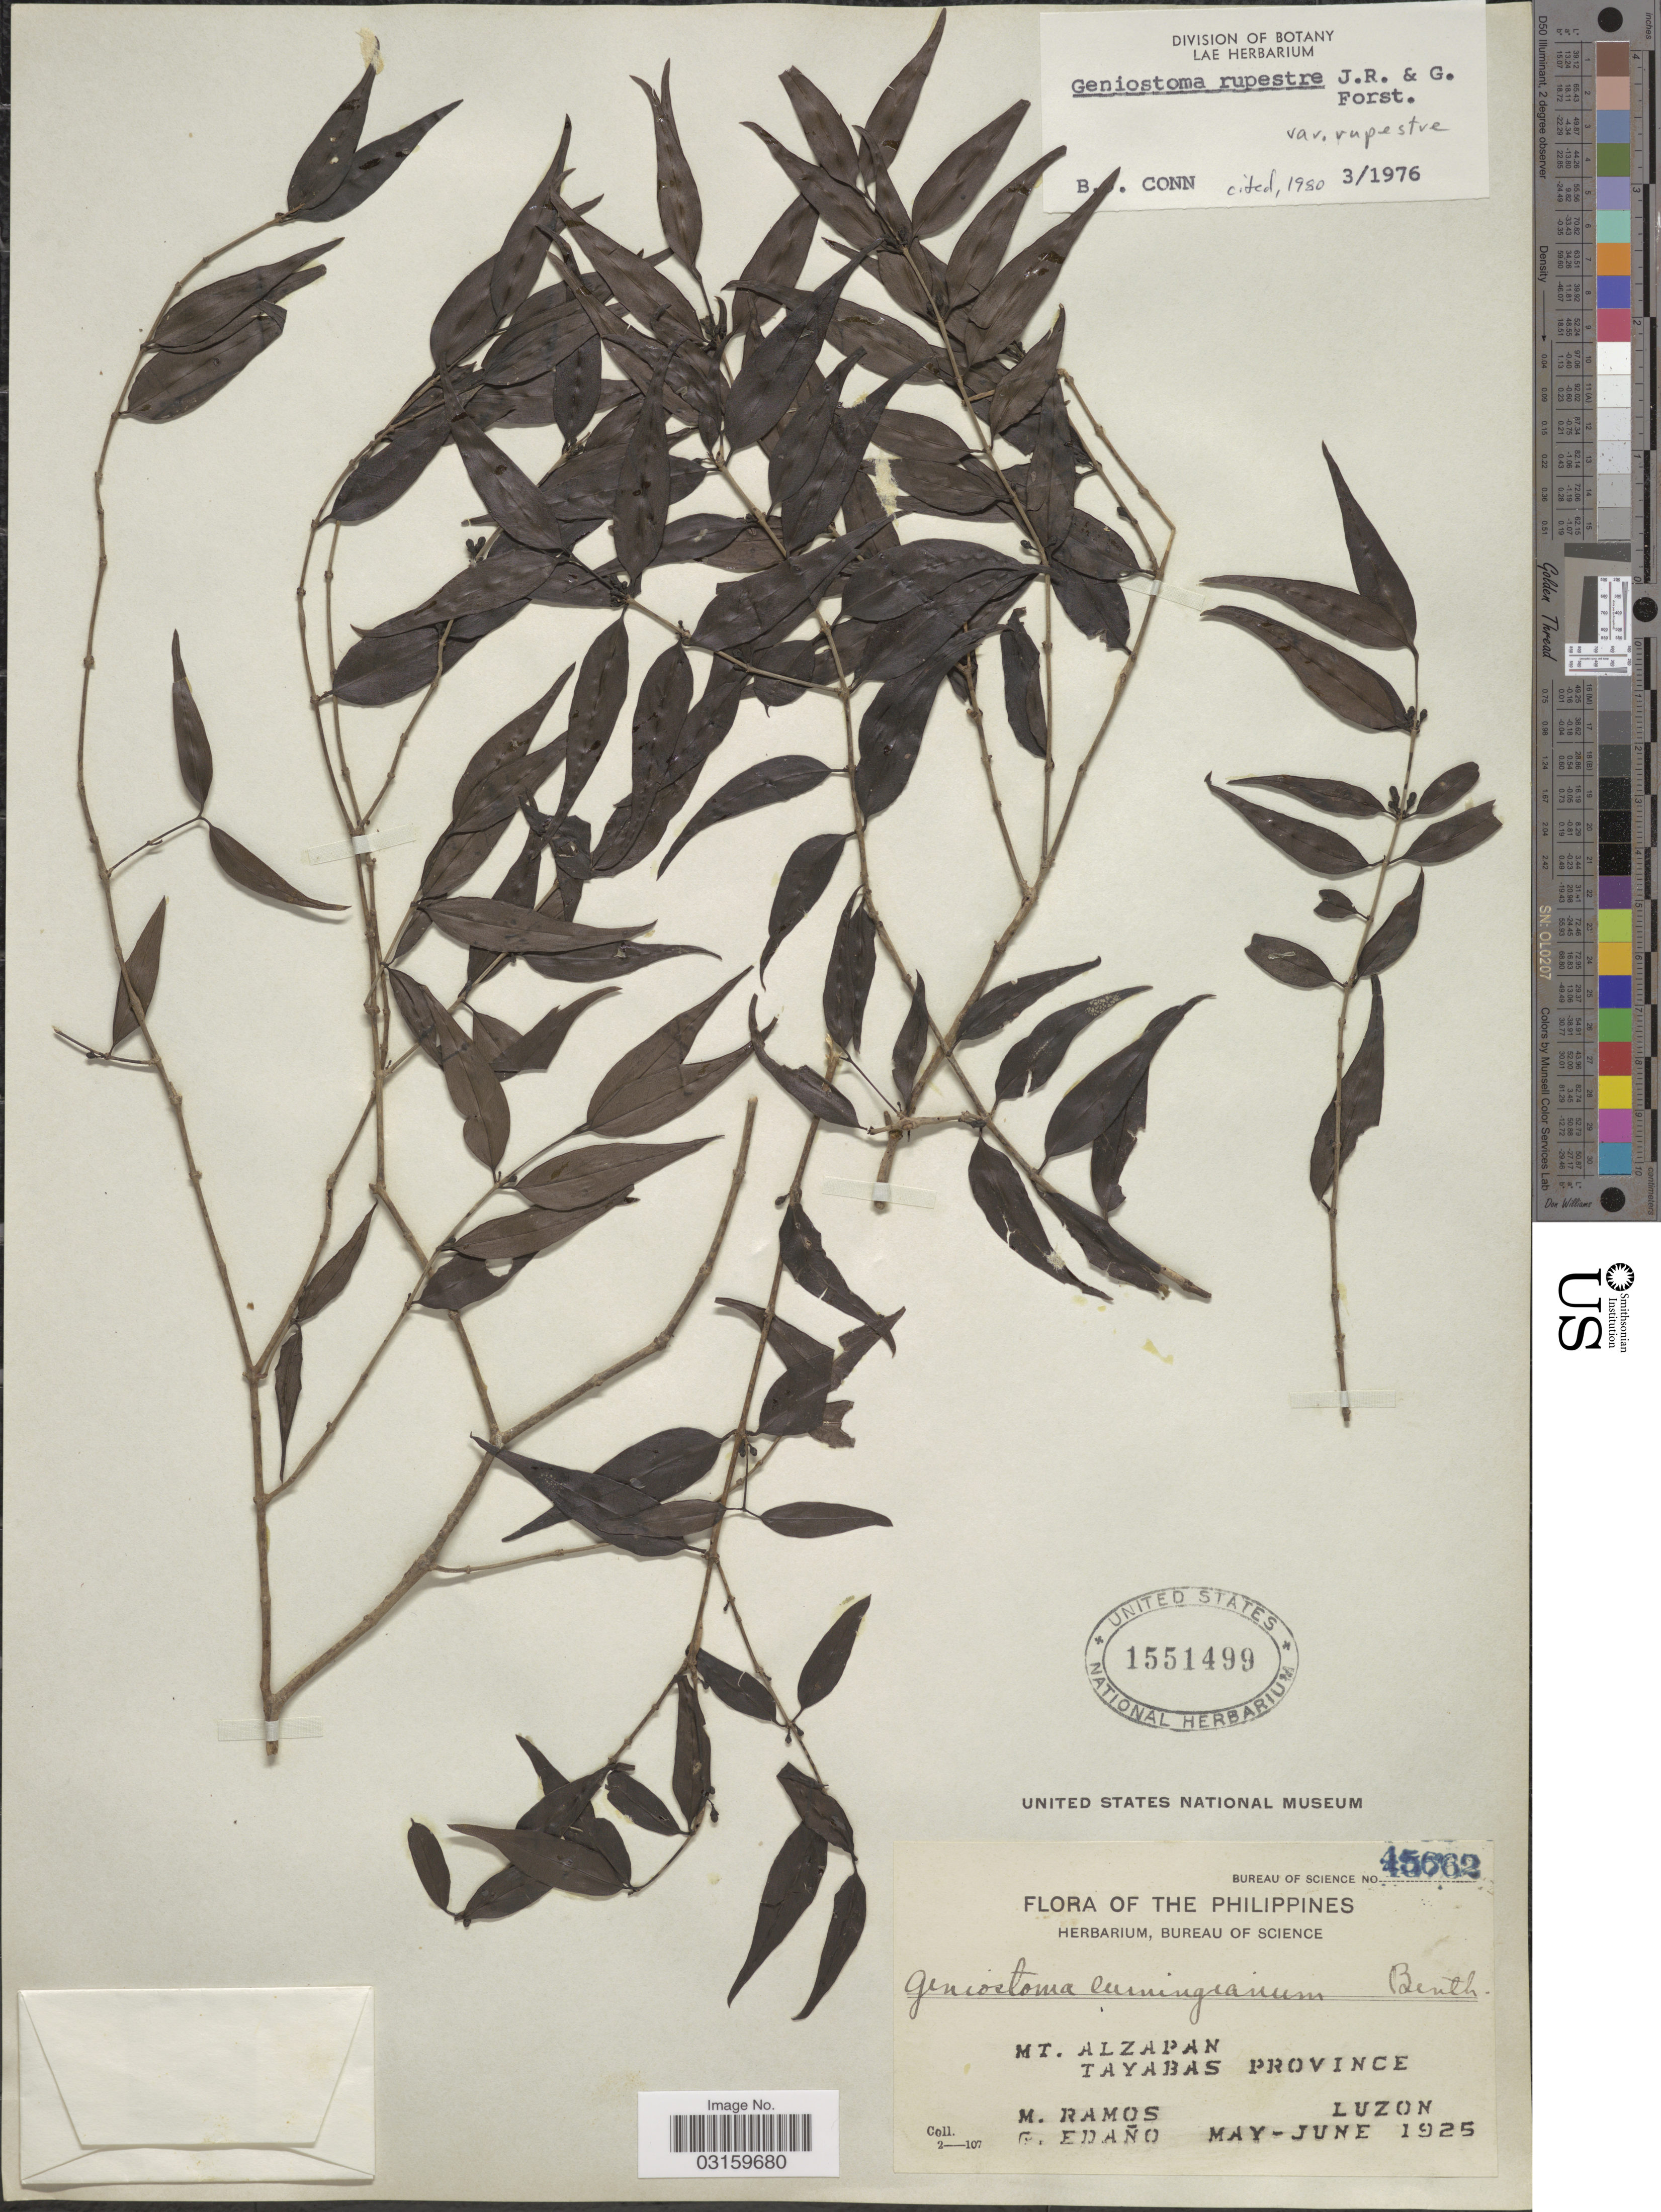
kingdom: Plantae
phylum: Tracheophyta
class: Magnoliopsida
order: Gentianales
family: Loganiaceae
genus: Geniostoma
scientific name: Geniostoma rupestre var. rupestre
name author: J.R. Forst. & G. Forst.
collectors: M. Ramos & G. Edaño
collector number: Bureau of Science 45662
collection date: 1925-05/1925-06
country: Philippines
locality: Mt. Alzapan, Tayabas Province, Luzon.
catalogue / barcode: US 1551499